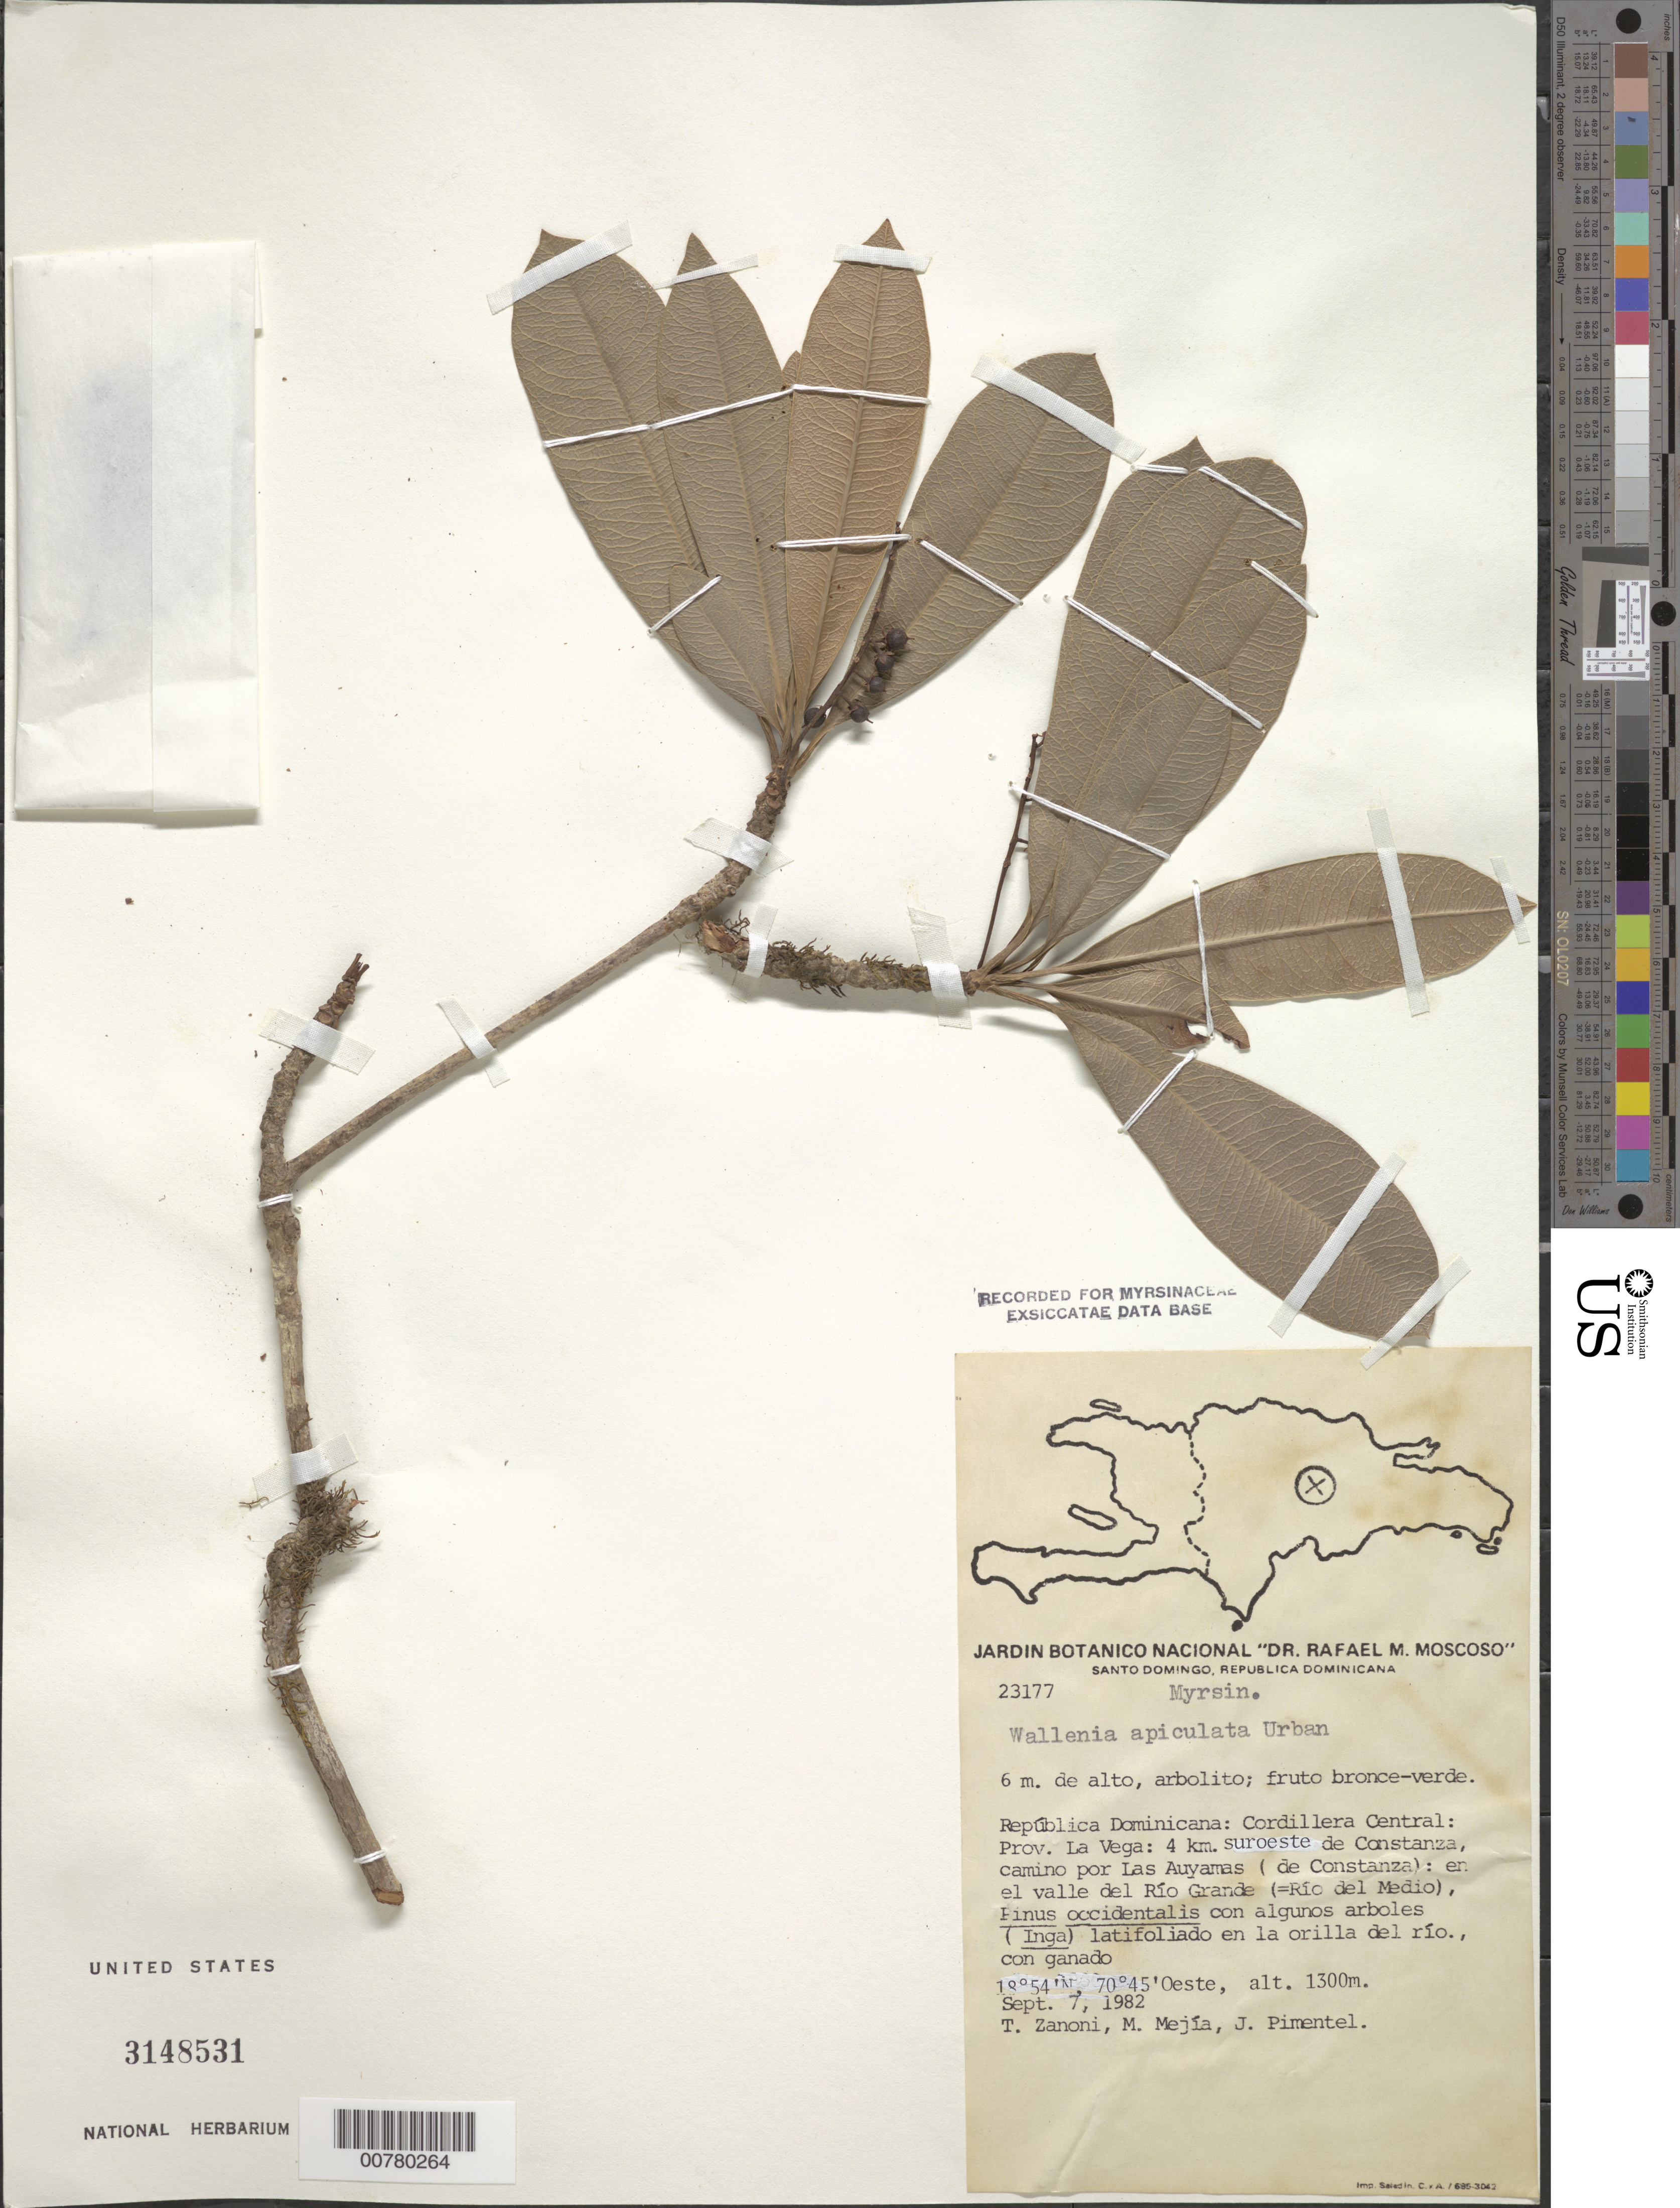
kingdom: Plantae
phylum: Tracheophyta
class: Magnoliopsida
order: Ericales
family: Primulaceae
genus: Wallenia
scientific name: Wallenia apiculata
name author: Urb.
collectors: T. A. Zanoni, M. Mejia & J. Pimentel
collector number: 23177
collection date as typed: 07 Sep 1982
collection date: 1982-09-07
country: Dominican Republic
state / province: La Vega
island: Hispaniola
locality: Cordillera Central, 4 km southwest of Constanza, road by Las Auyamas (of Constanza), in Rio Grande Valley (= Rio del Medio).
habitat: Pinus occidentalis with broadleaf trees (Inga) in shores of river, with cattle.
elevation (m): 1300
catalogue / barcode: US 3148531